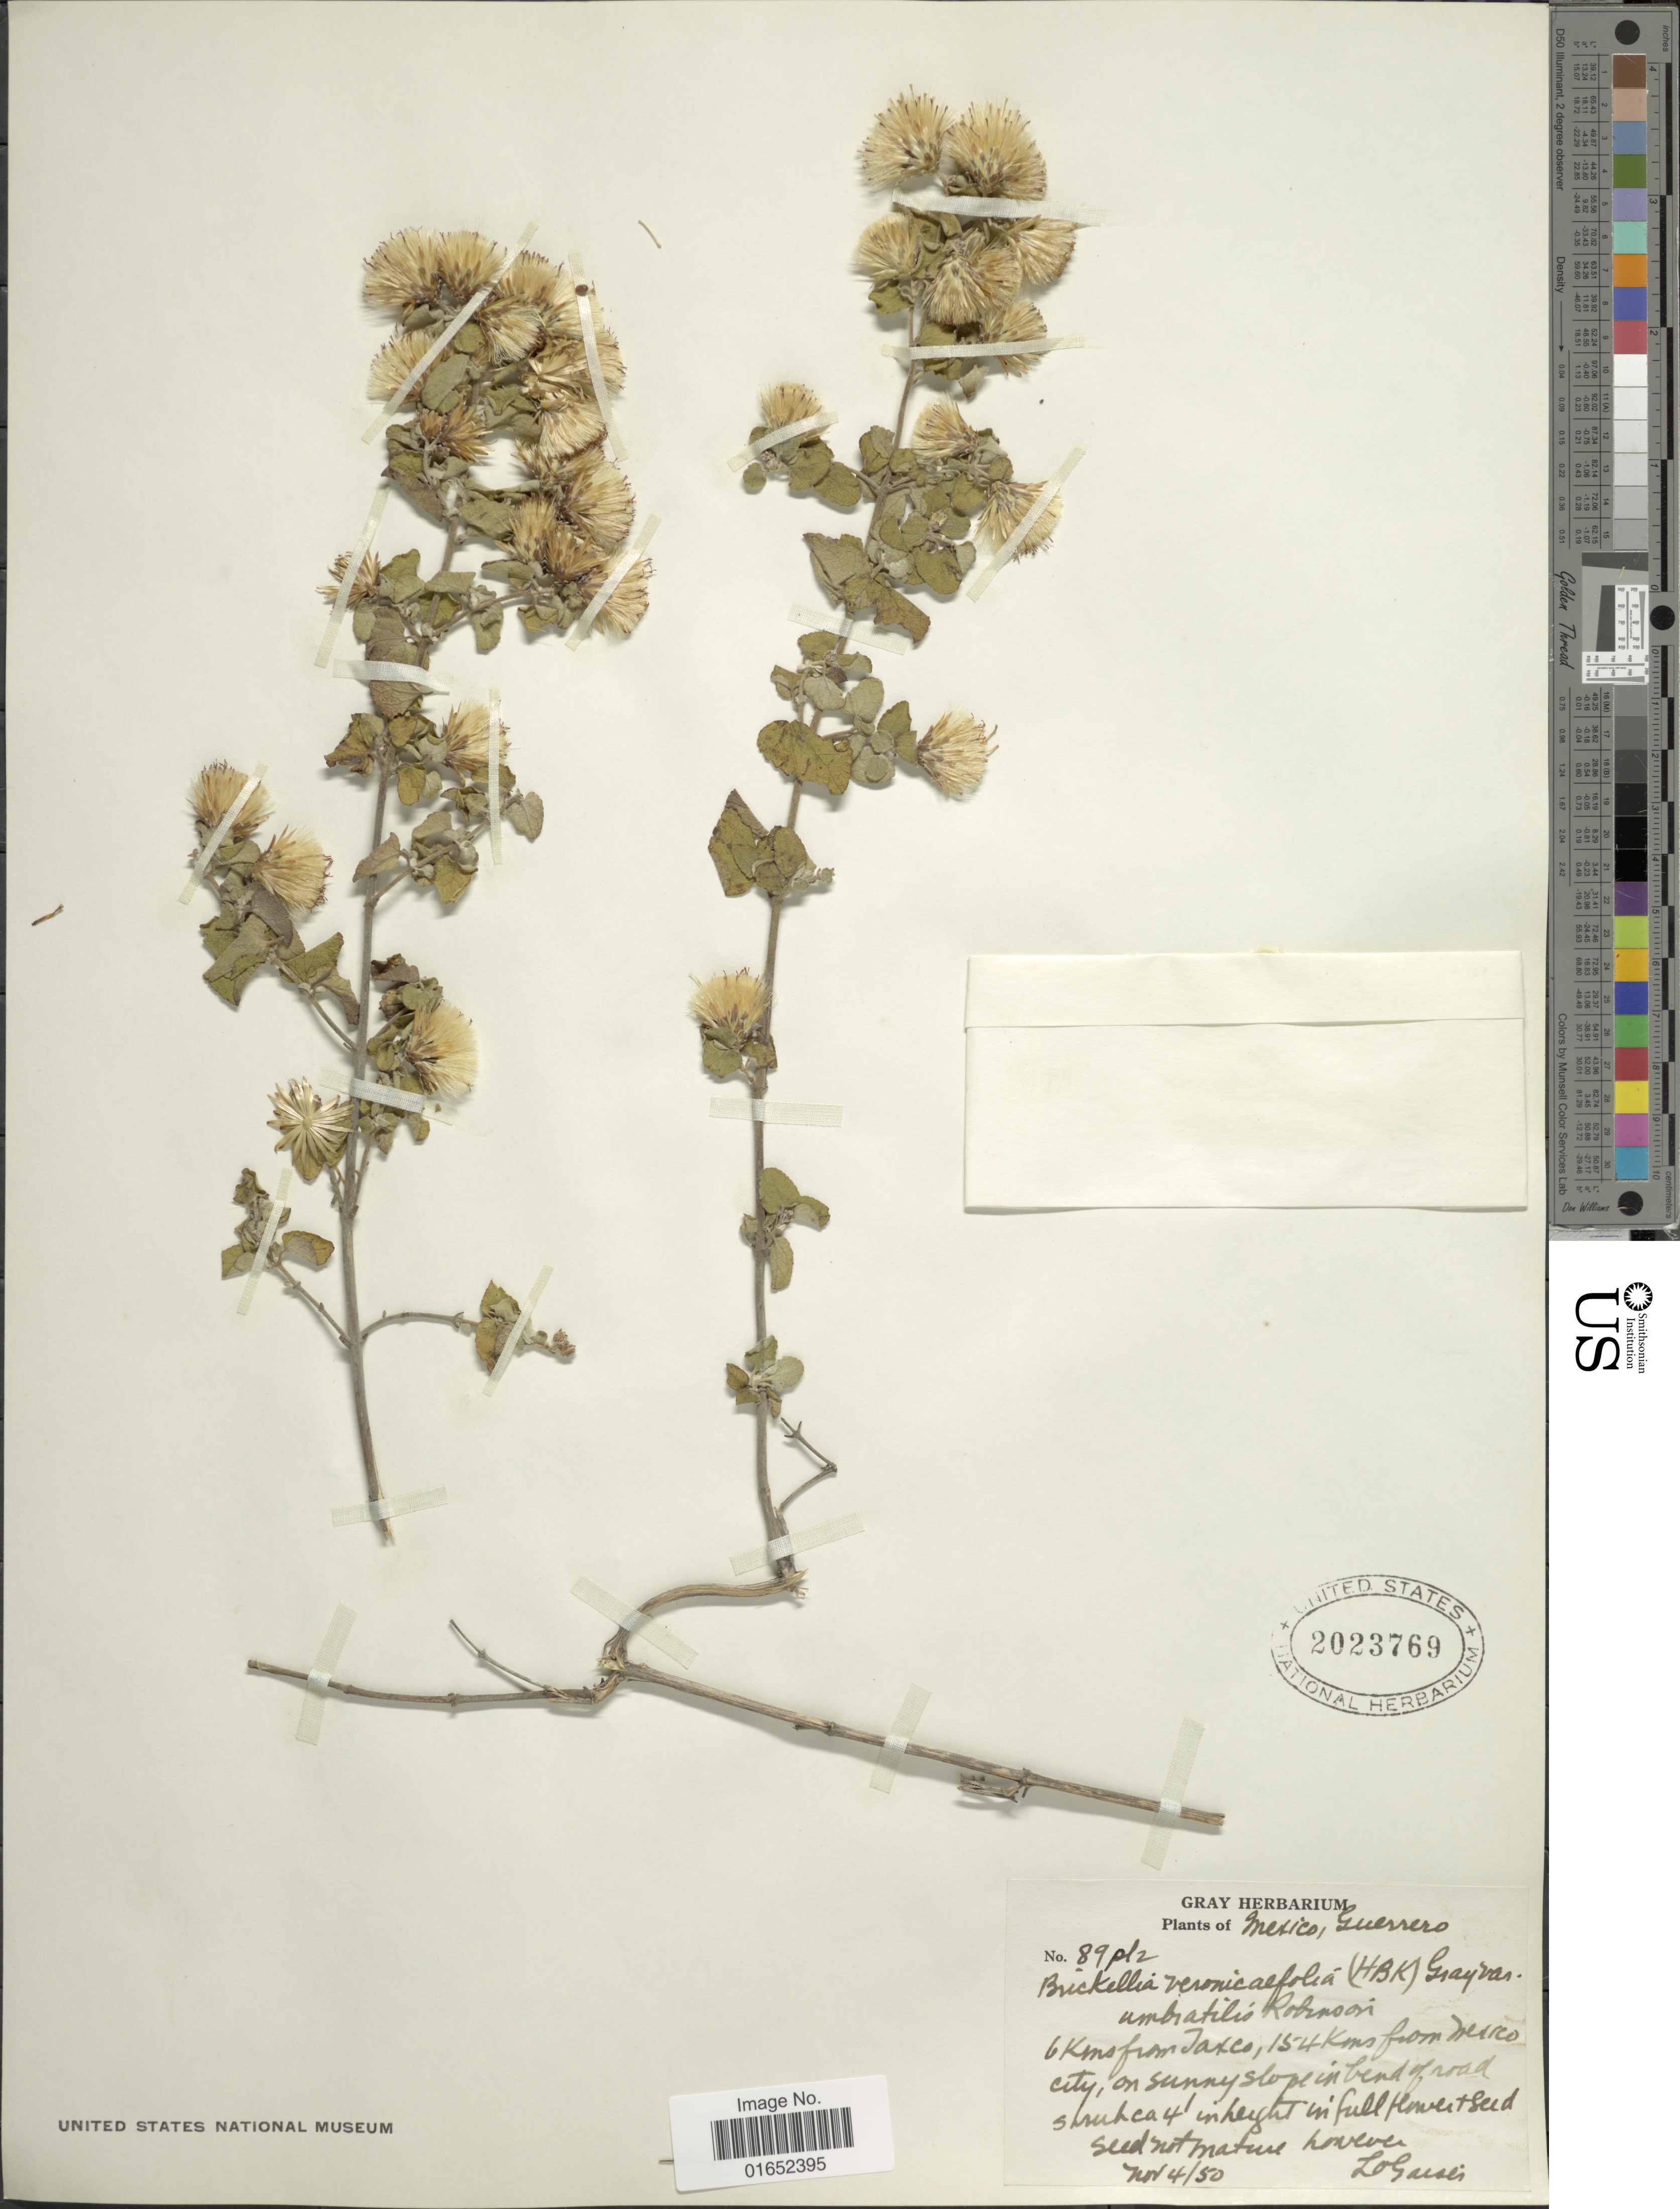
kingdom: Plantae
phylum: Tracheophyta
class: Magnoliopsida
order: Asterales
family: Asteraceae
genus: Brickellia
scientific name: Brickellia veronicaefolia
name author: (Kunth) A. Gray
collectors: L. Gaiser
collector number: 89pl2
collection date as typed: Transcribed d/m/y: 4/11/50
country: Mexico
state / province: Guerrero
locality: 6 kms from Taxco, 154 kms from Mexico city, on sunny slope in bend of road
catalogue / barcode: US 2023769